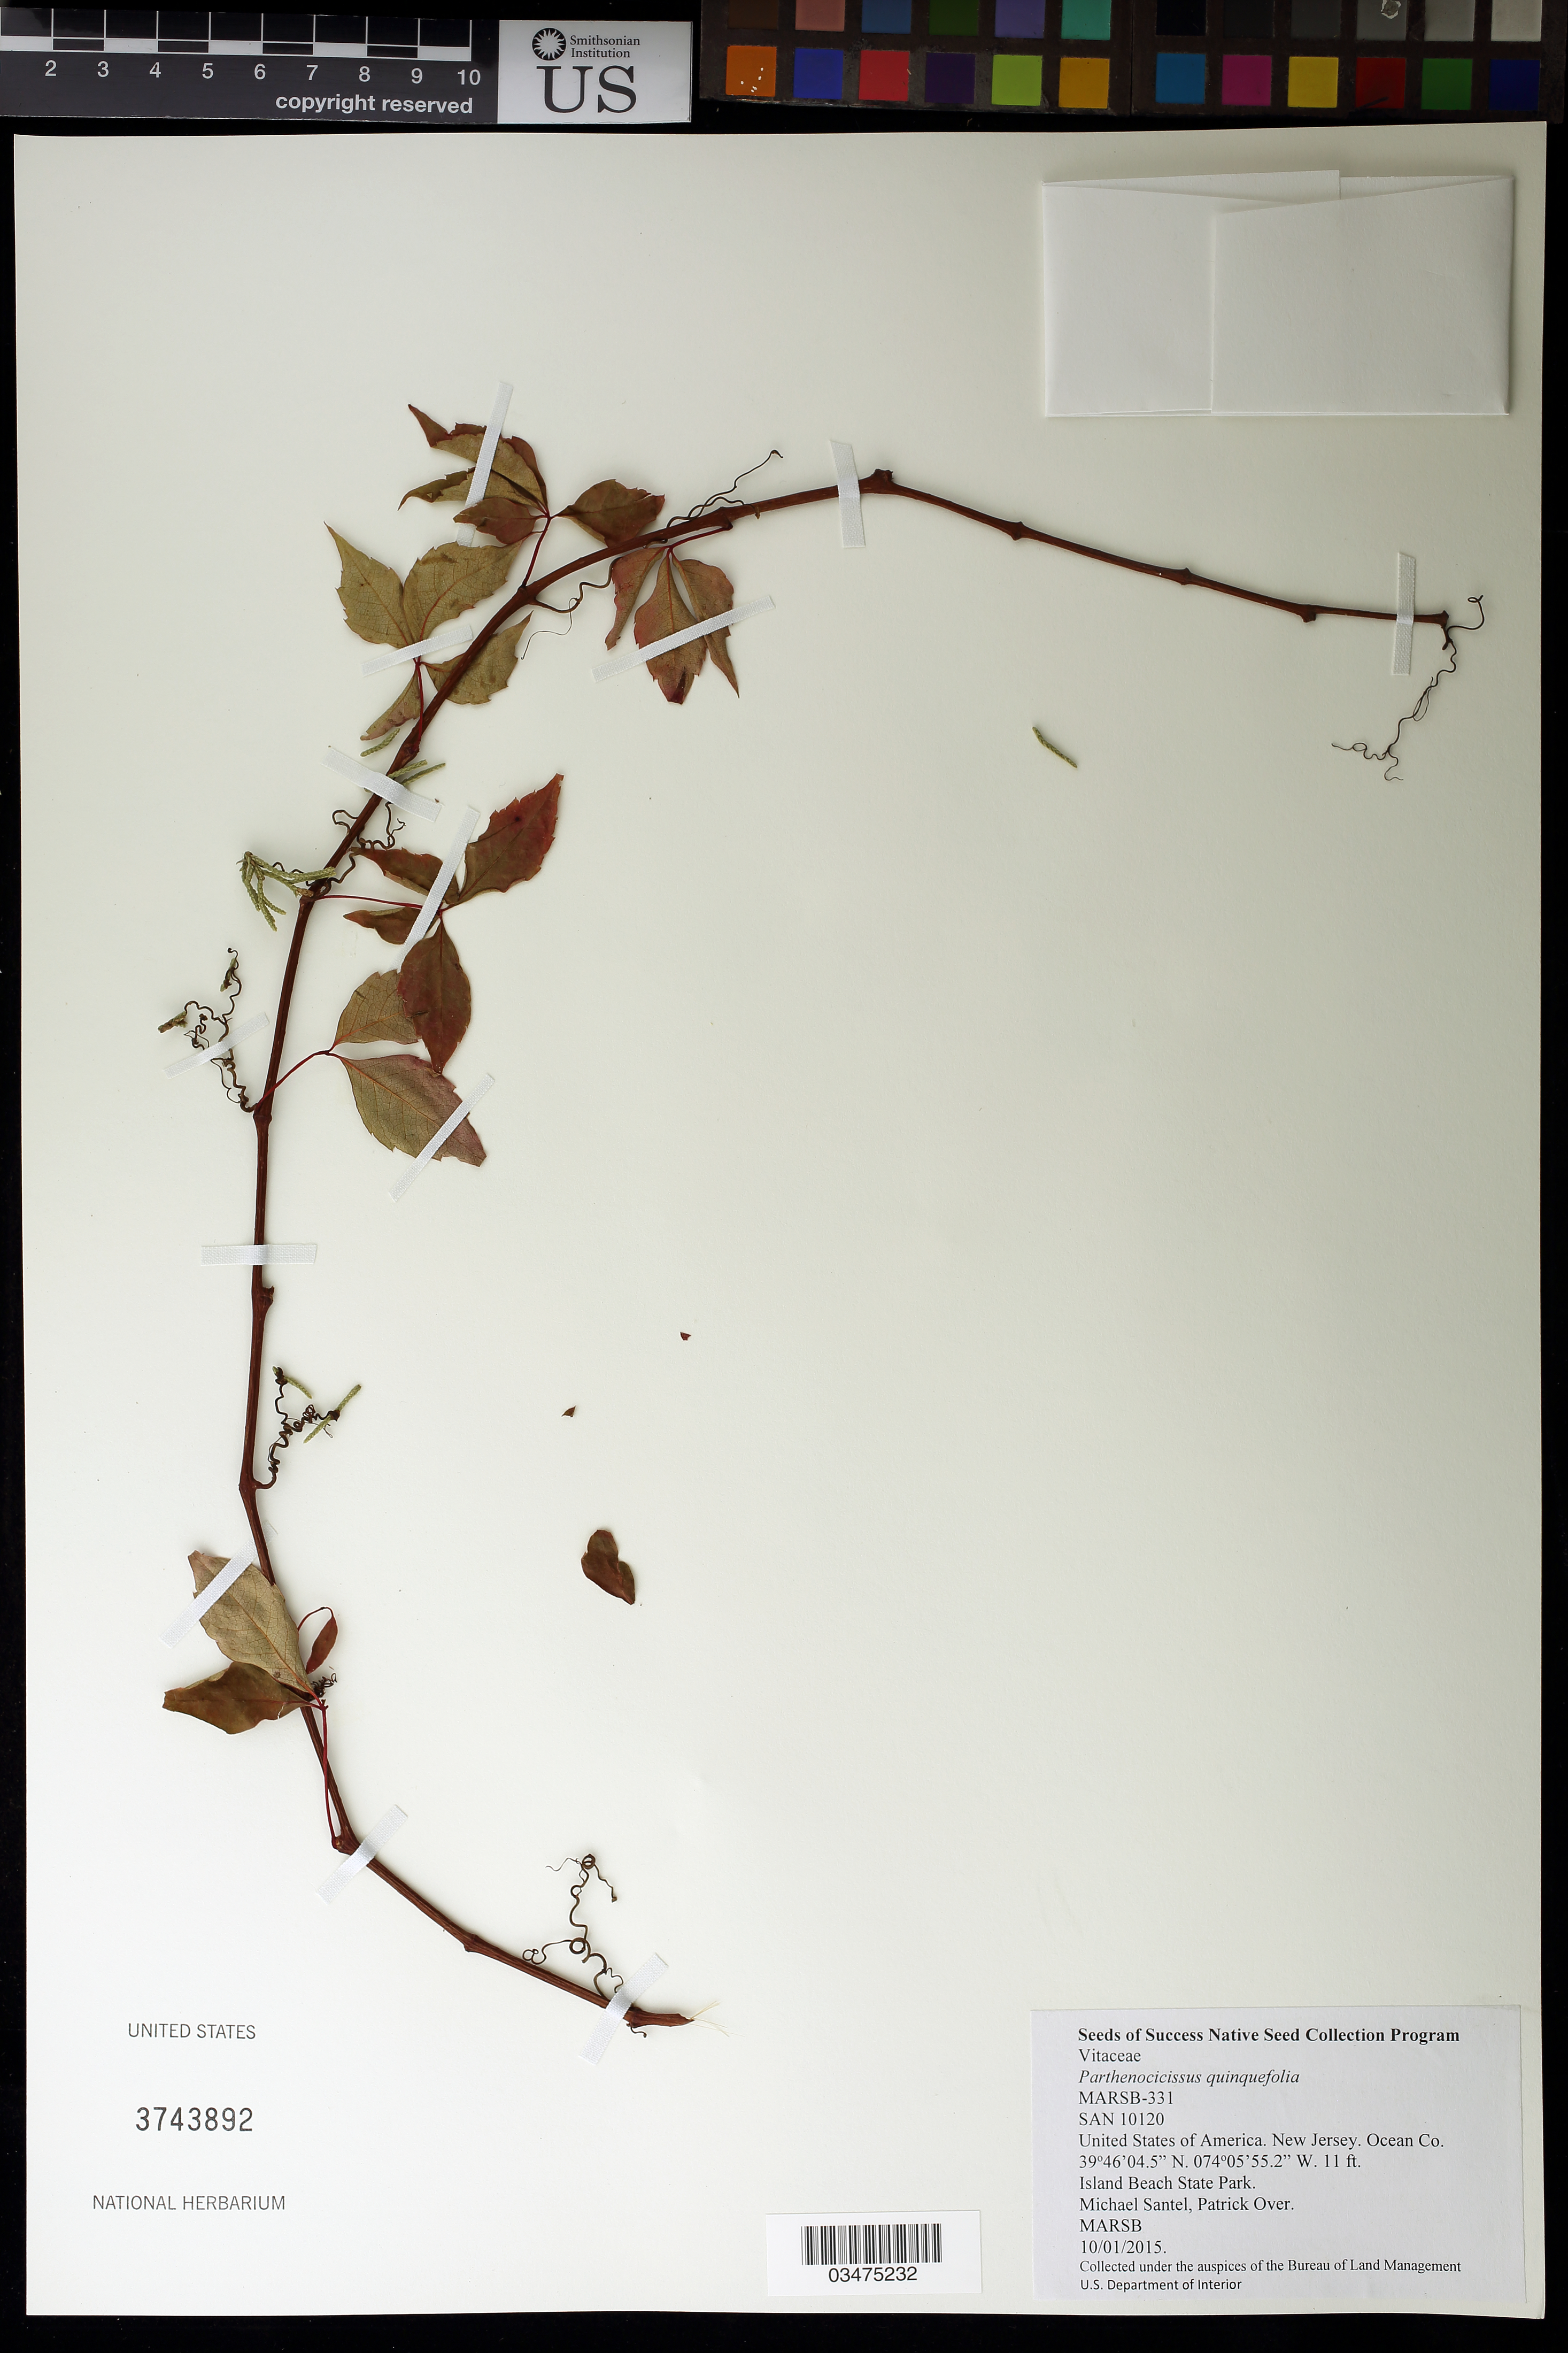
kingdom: Plantae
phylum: Tracheophyta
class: Magnoliopsida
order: Vitales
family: Vitaceae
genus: Parthenocissus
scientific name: Parthenocissus quinquefolia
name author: (L.) Planch.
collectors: M. Santel & P. Over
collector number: MARSB-331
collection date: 2015-10-01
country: United States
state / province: New Jersey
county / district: Ocean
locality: Island Beach State Park, Along road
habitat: North Atlantic Coastal Shrub and Grass Dune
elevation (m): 3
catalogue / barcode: US 3743892